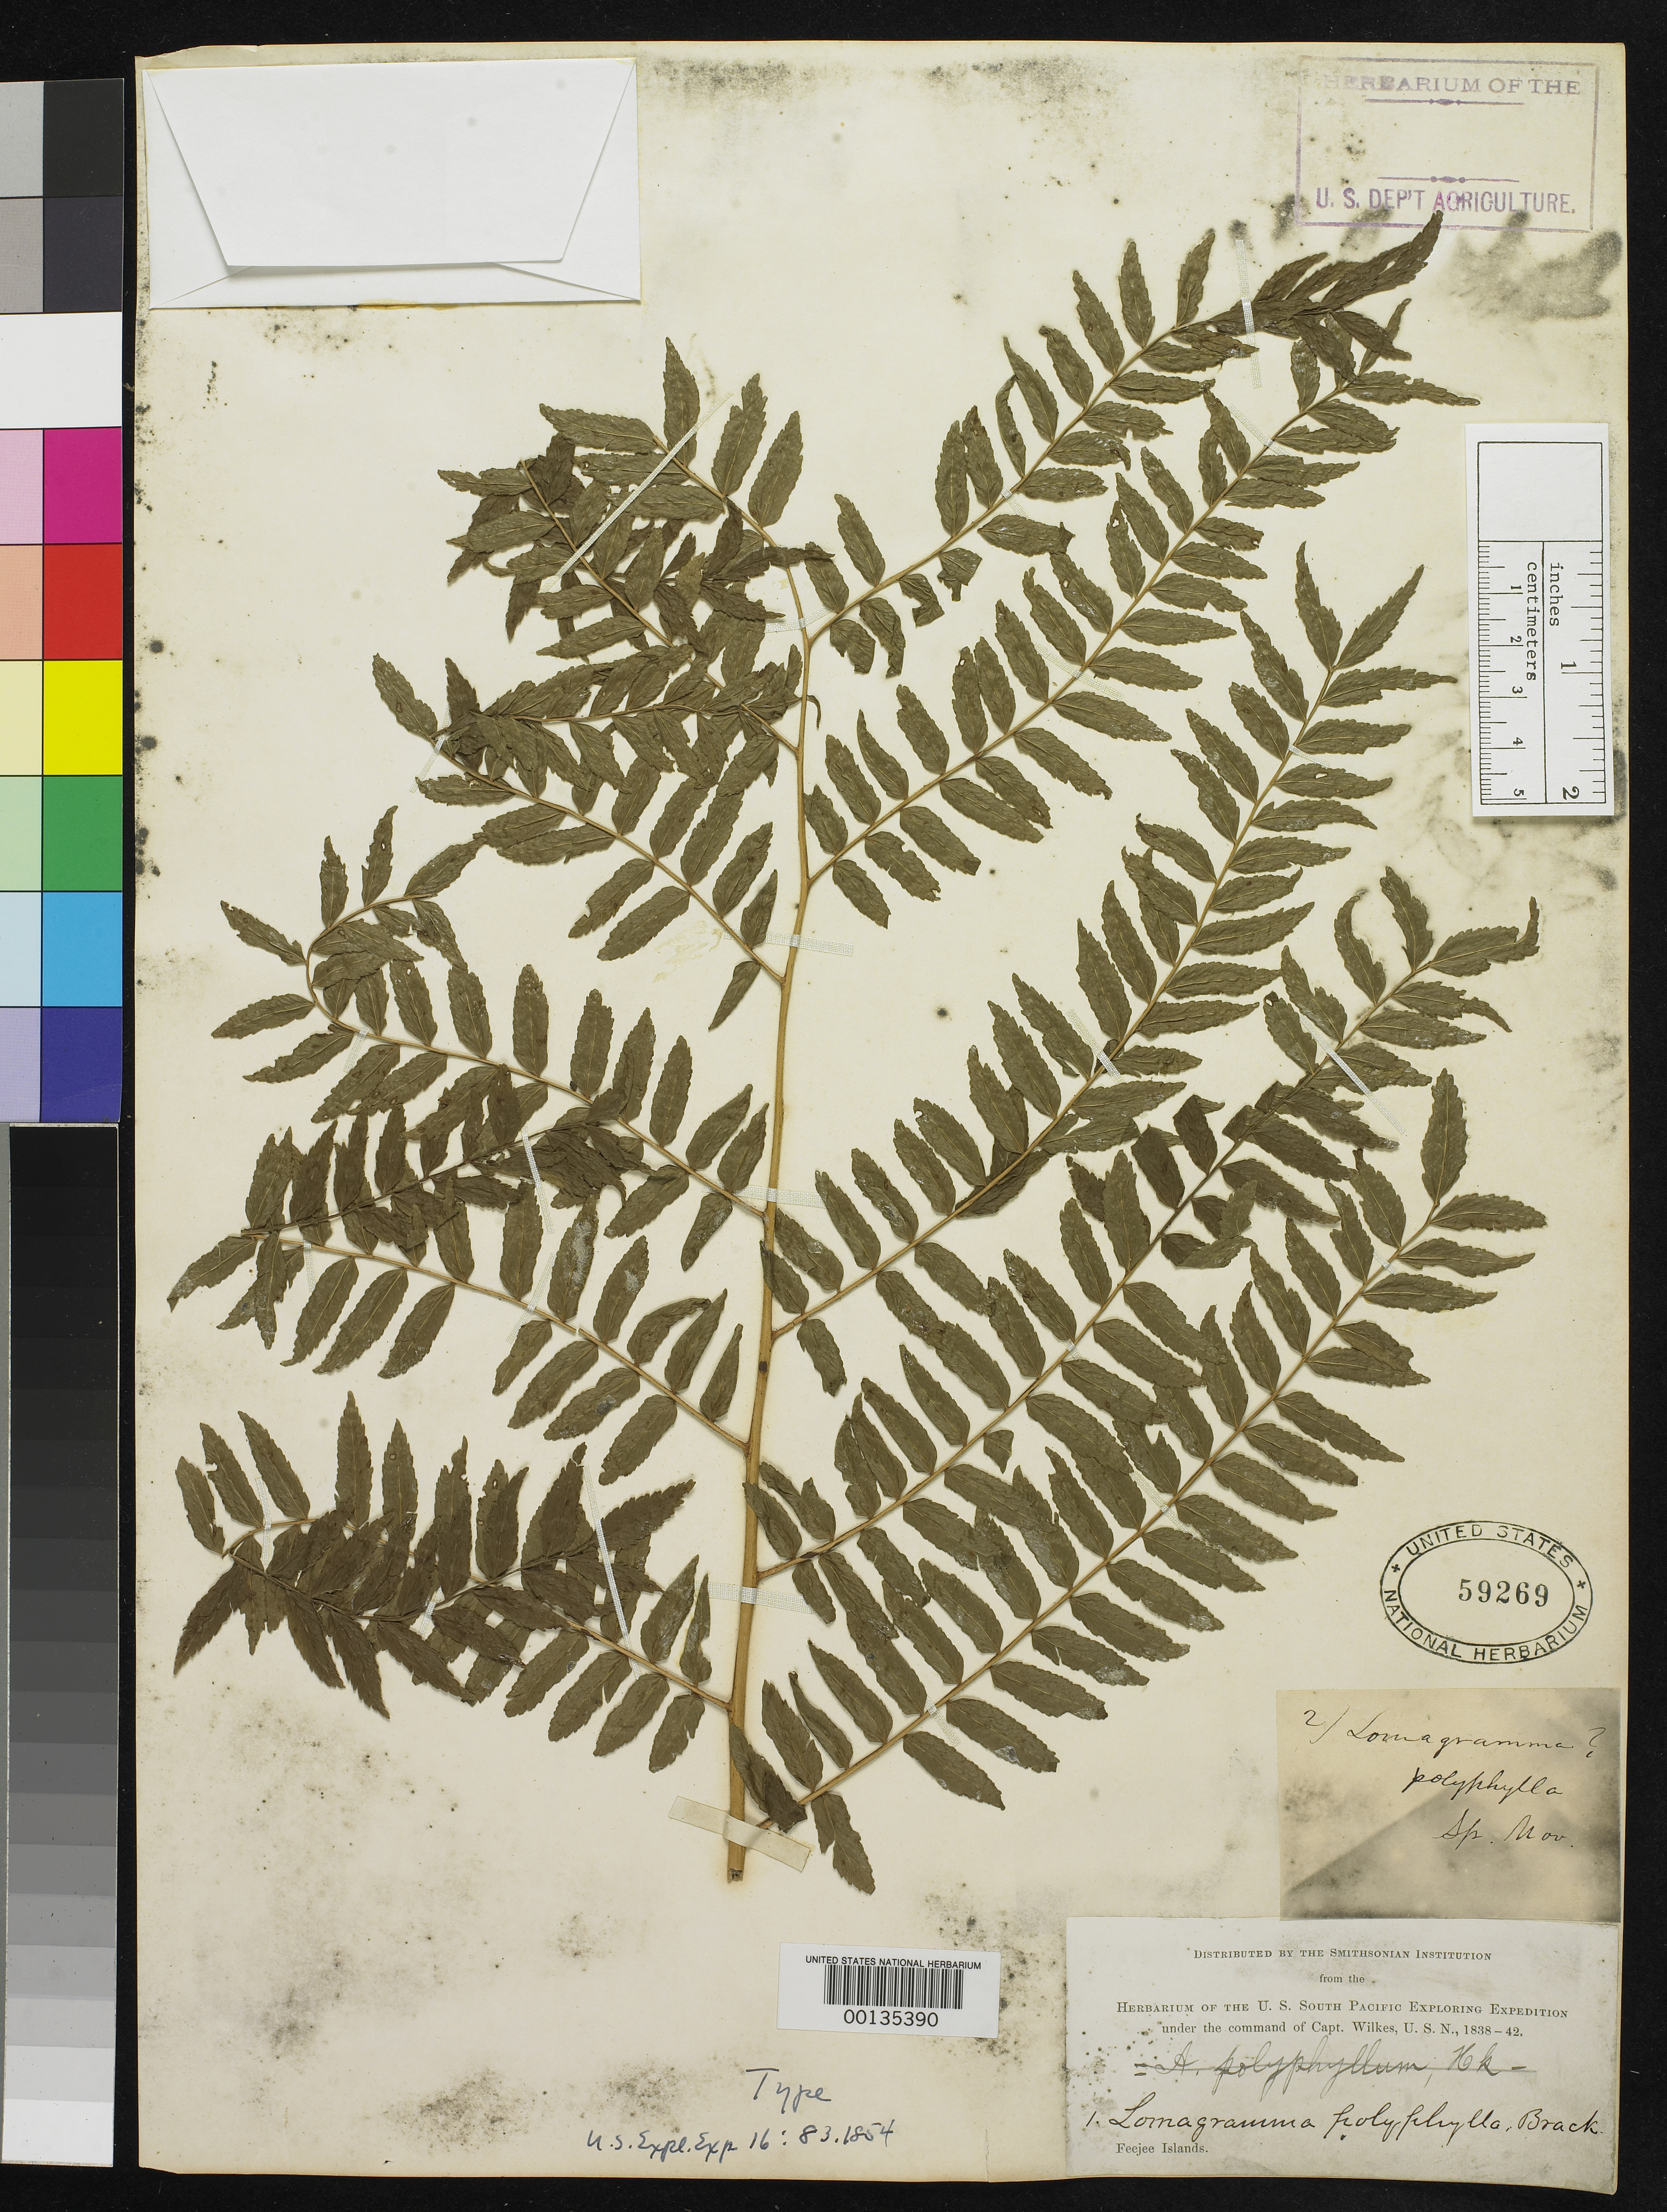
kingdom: Plantae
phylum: Tracheophyta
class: Polypodiopsida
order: Polypodiales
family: Dryopteridaceae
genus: Lomagramma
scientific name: Lomagramma polyphylla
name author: Brack. in Wilkes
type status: Holotype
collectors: Wilkes Explor. Exped.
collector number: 1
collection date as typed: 1838 to -- --- 1842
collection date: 1838/1842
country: Fiji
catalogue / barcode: US 59269